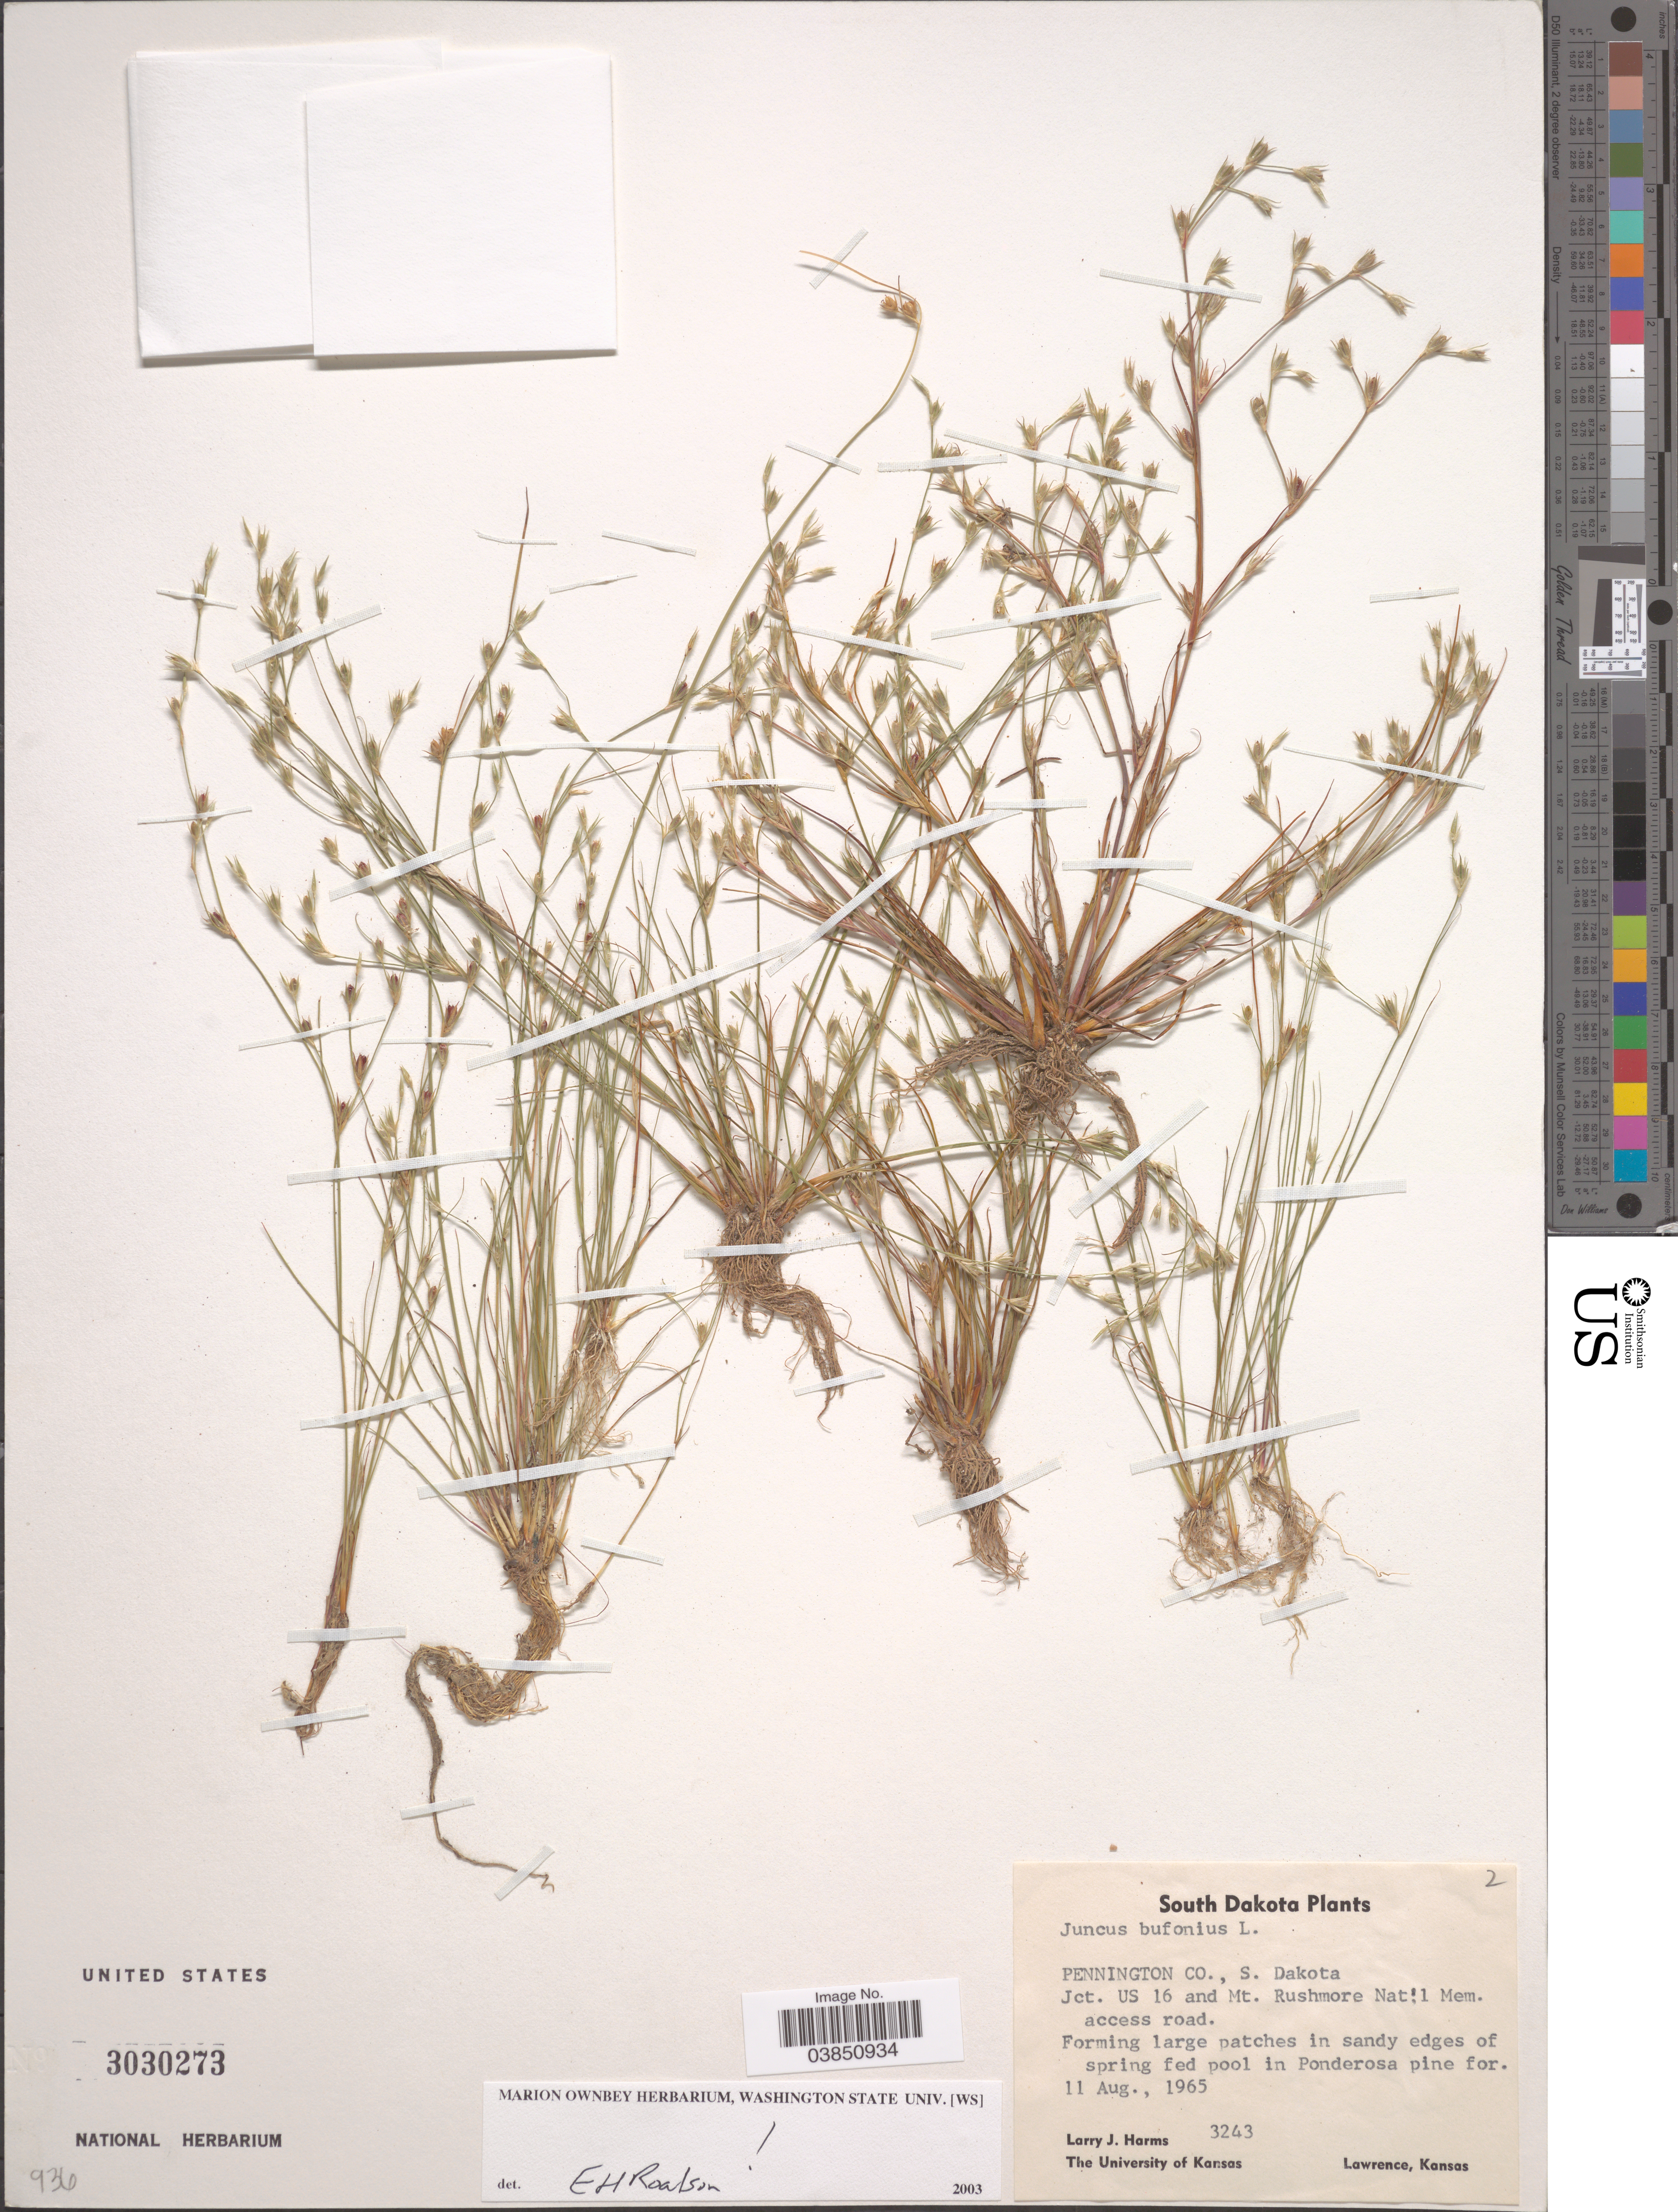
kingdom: Plantae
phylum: Tracheophyta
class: Liliopsida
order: Poales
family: Juncaceae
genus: Juncus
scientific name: Juncus bufonius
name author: L.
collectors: L. Harms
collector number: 3243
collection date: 1965-08-11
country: United States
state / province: South Dakota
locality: Pennington Co. Jct. US 16 and Mt. Rushmore Nat'l Mem. access road.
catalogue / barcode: US 3030273